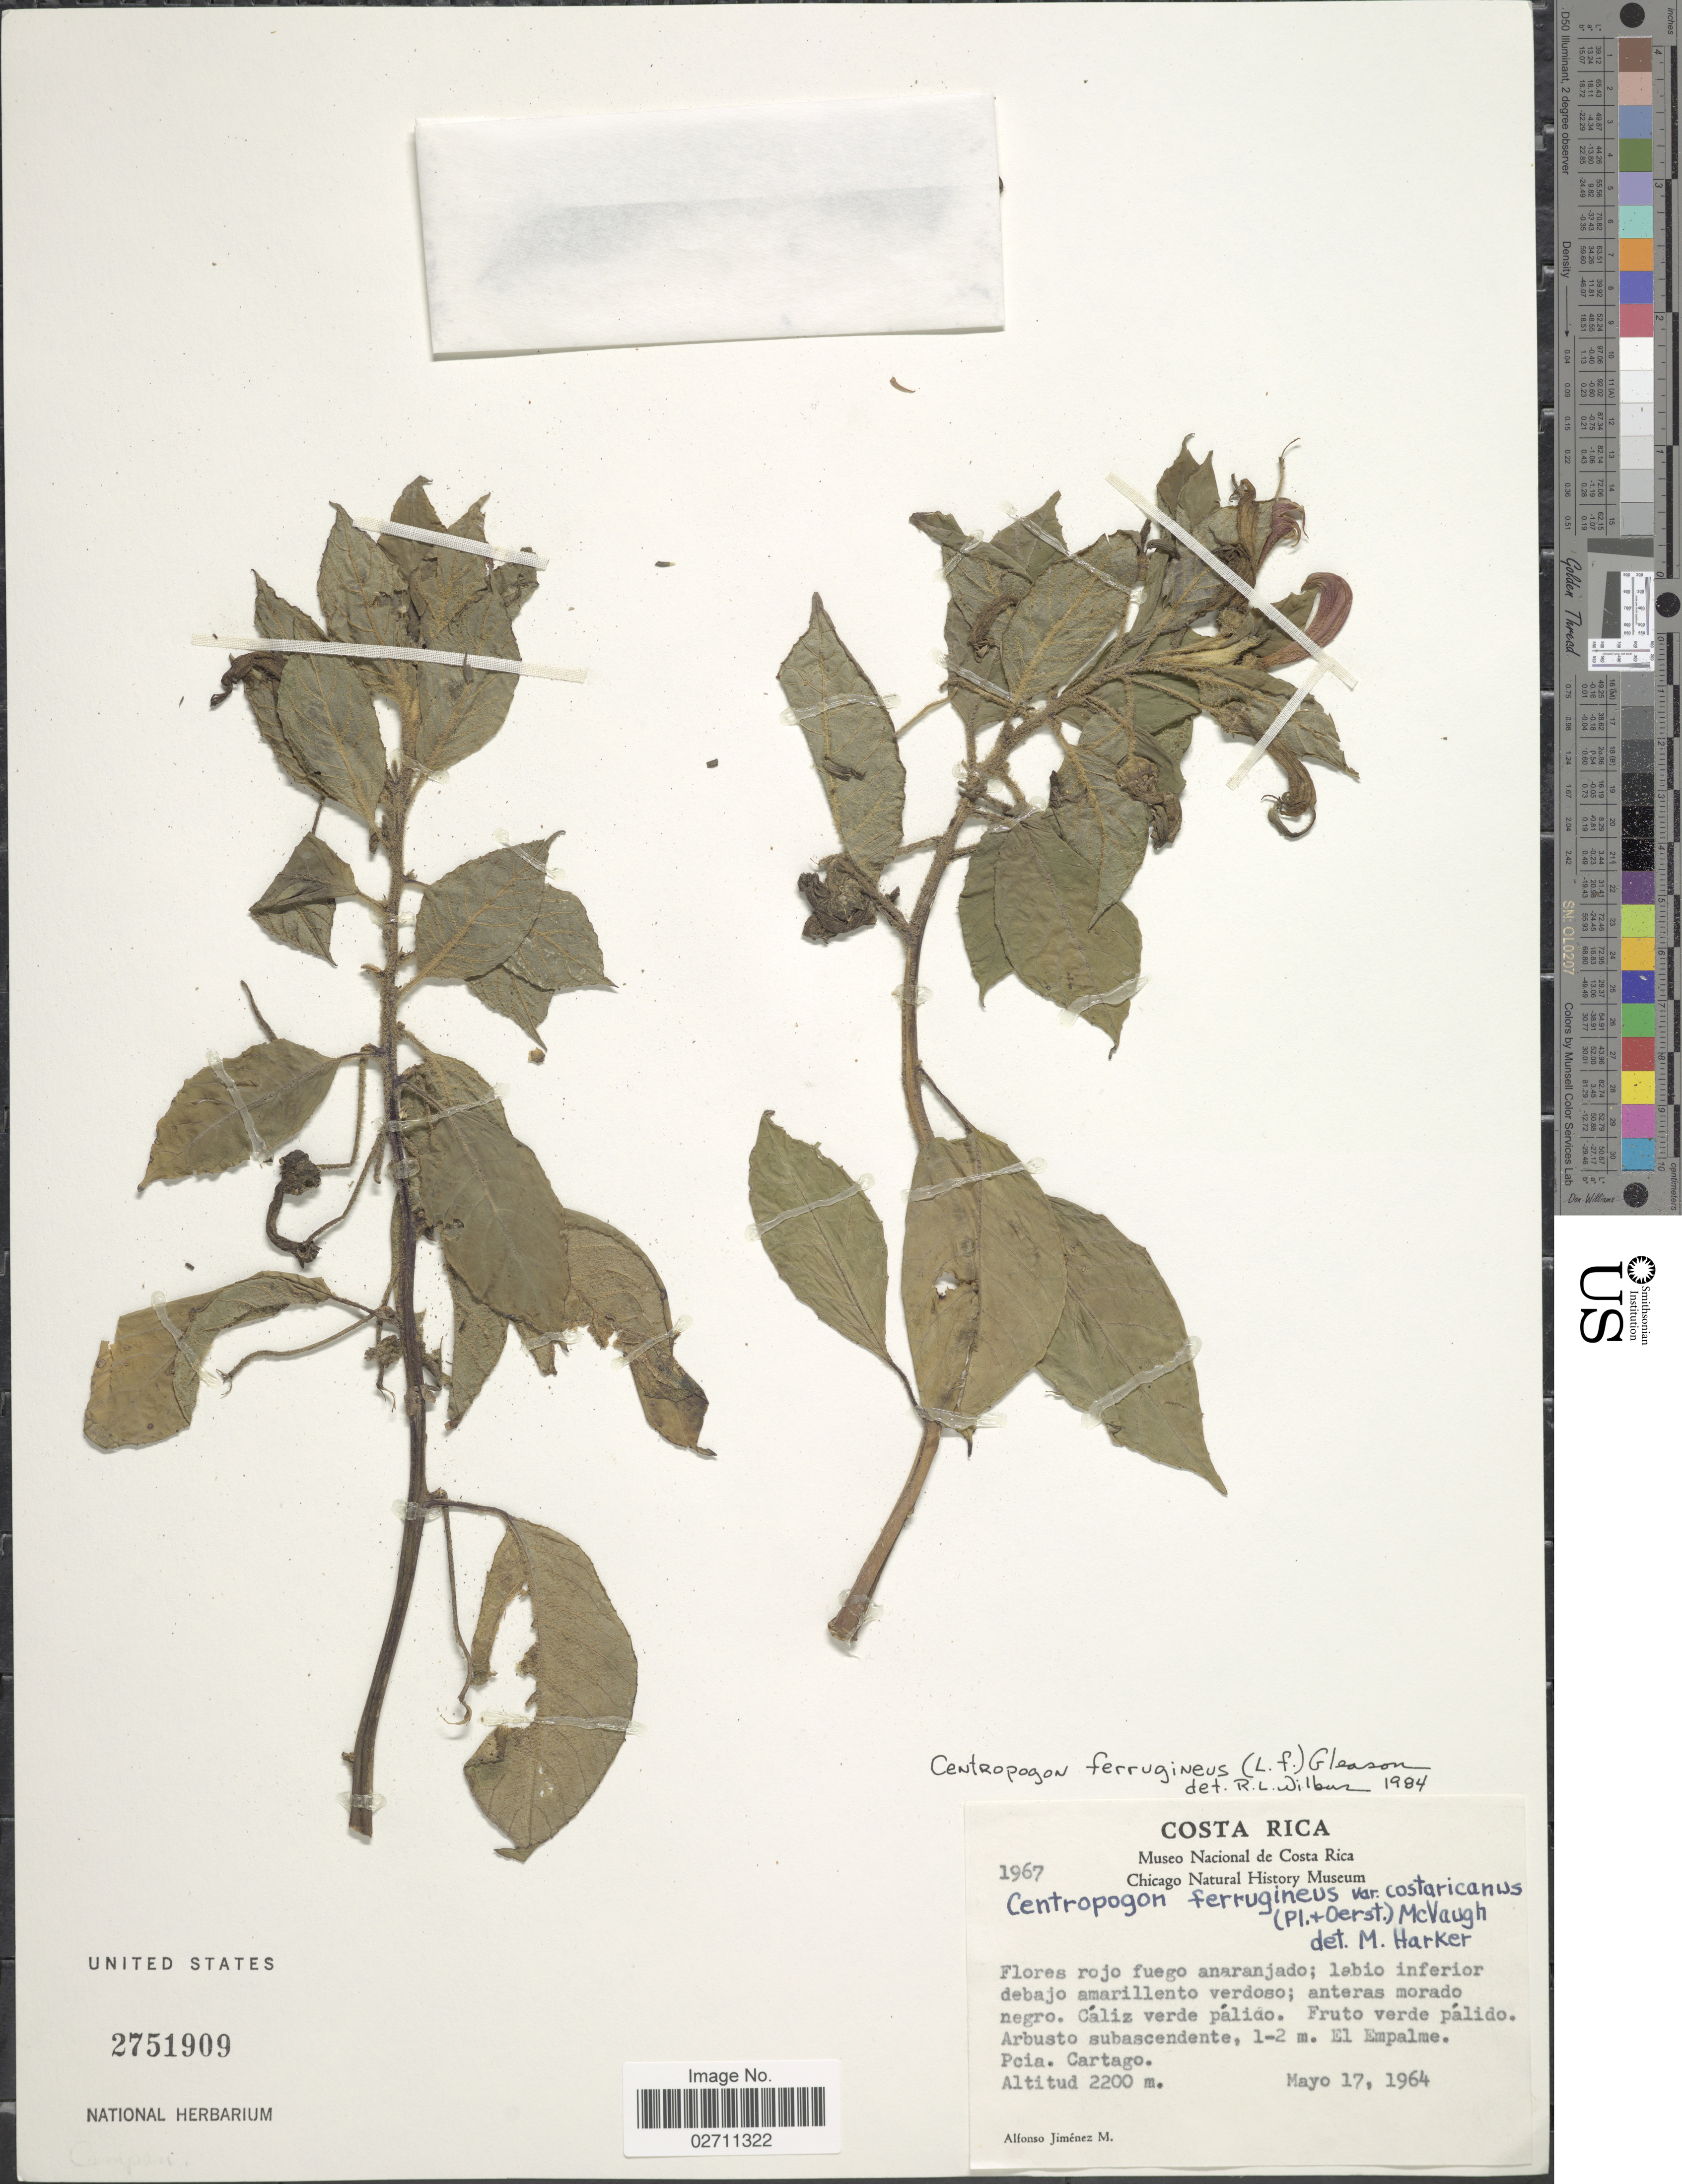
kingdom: Plantae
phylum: Tracheophyta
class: Magnoliopsida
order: Asterales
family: Campanulaceae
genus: Centropogon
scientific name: Centropogon ferrugineus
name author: (L. f.) Gleason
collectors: A. Jimenez M.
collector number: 1967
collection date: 1964-05-17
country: Costa Rica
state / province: Cartago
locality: El Empalme.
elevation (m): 2200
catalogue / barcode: US 2751909